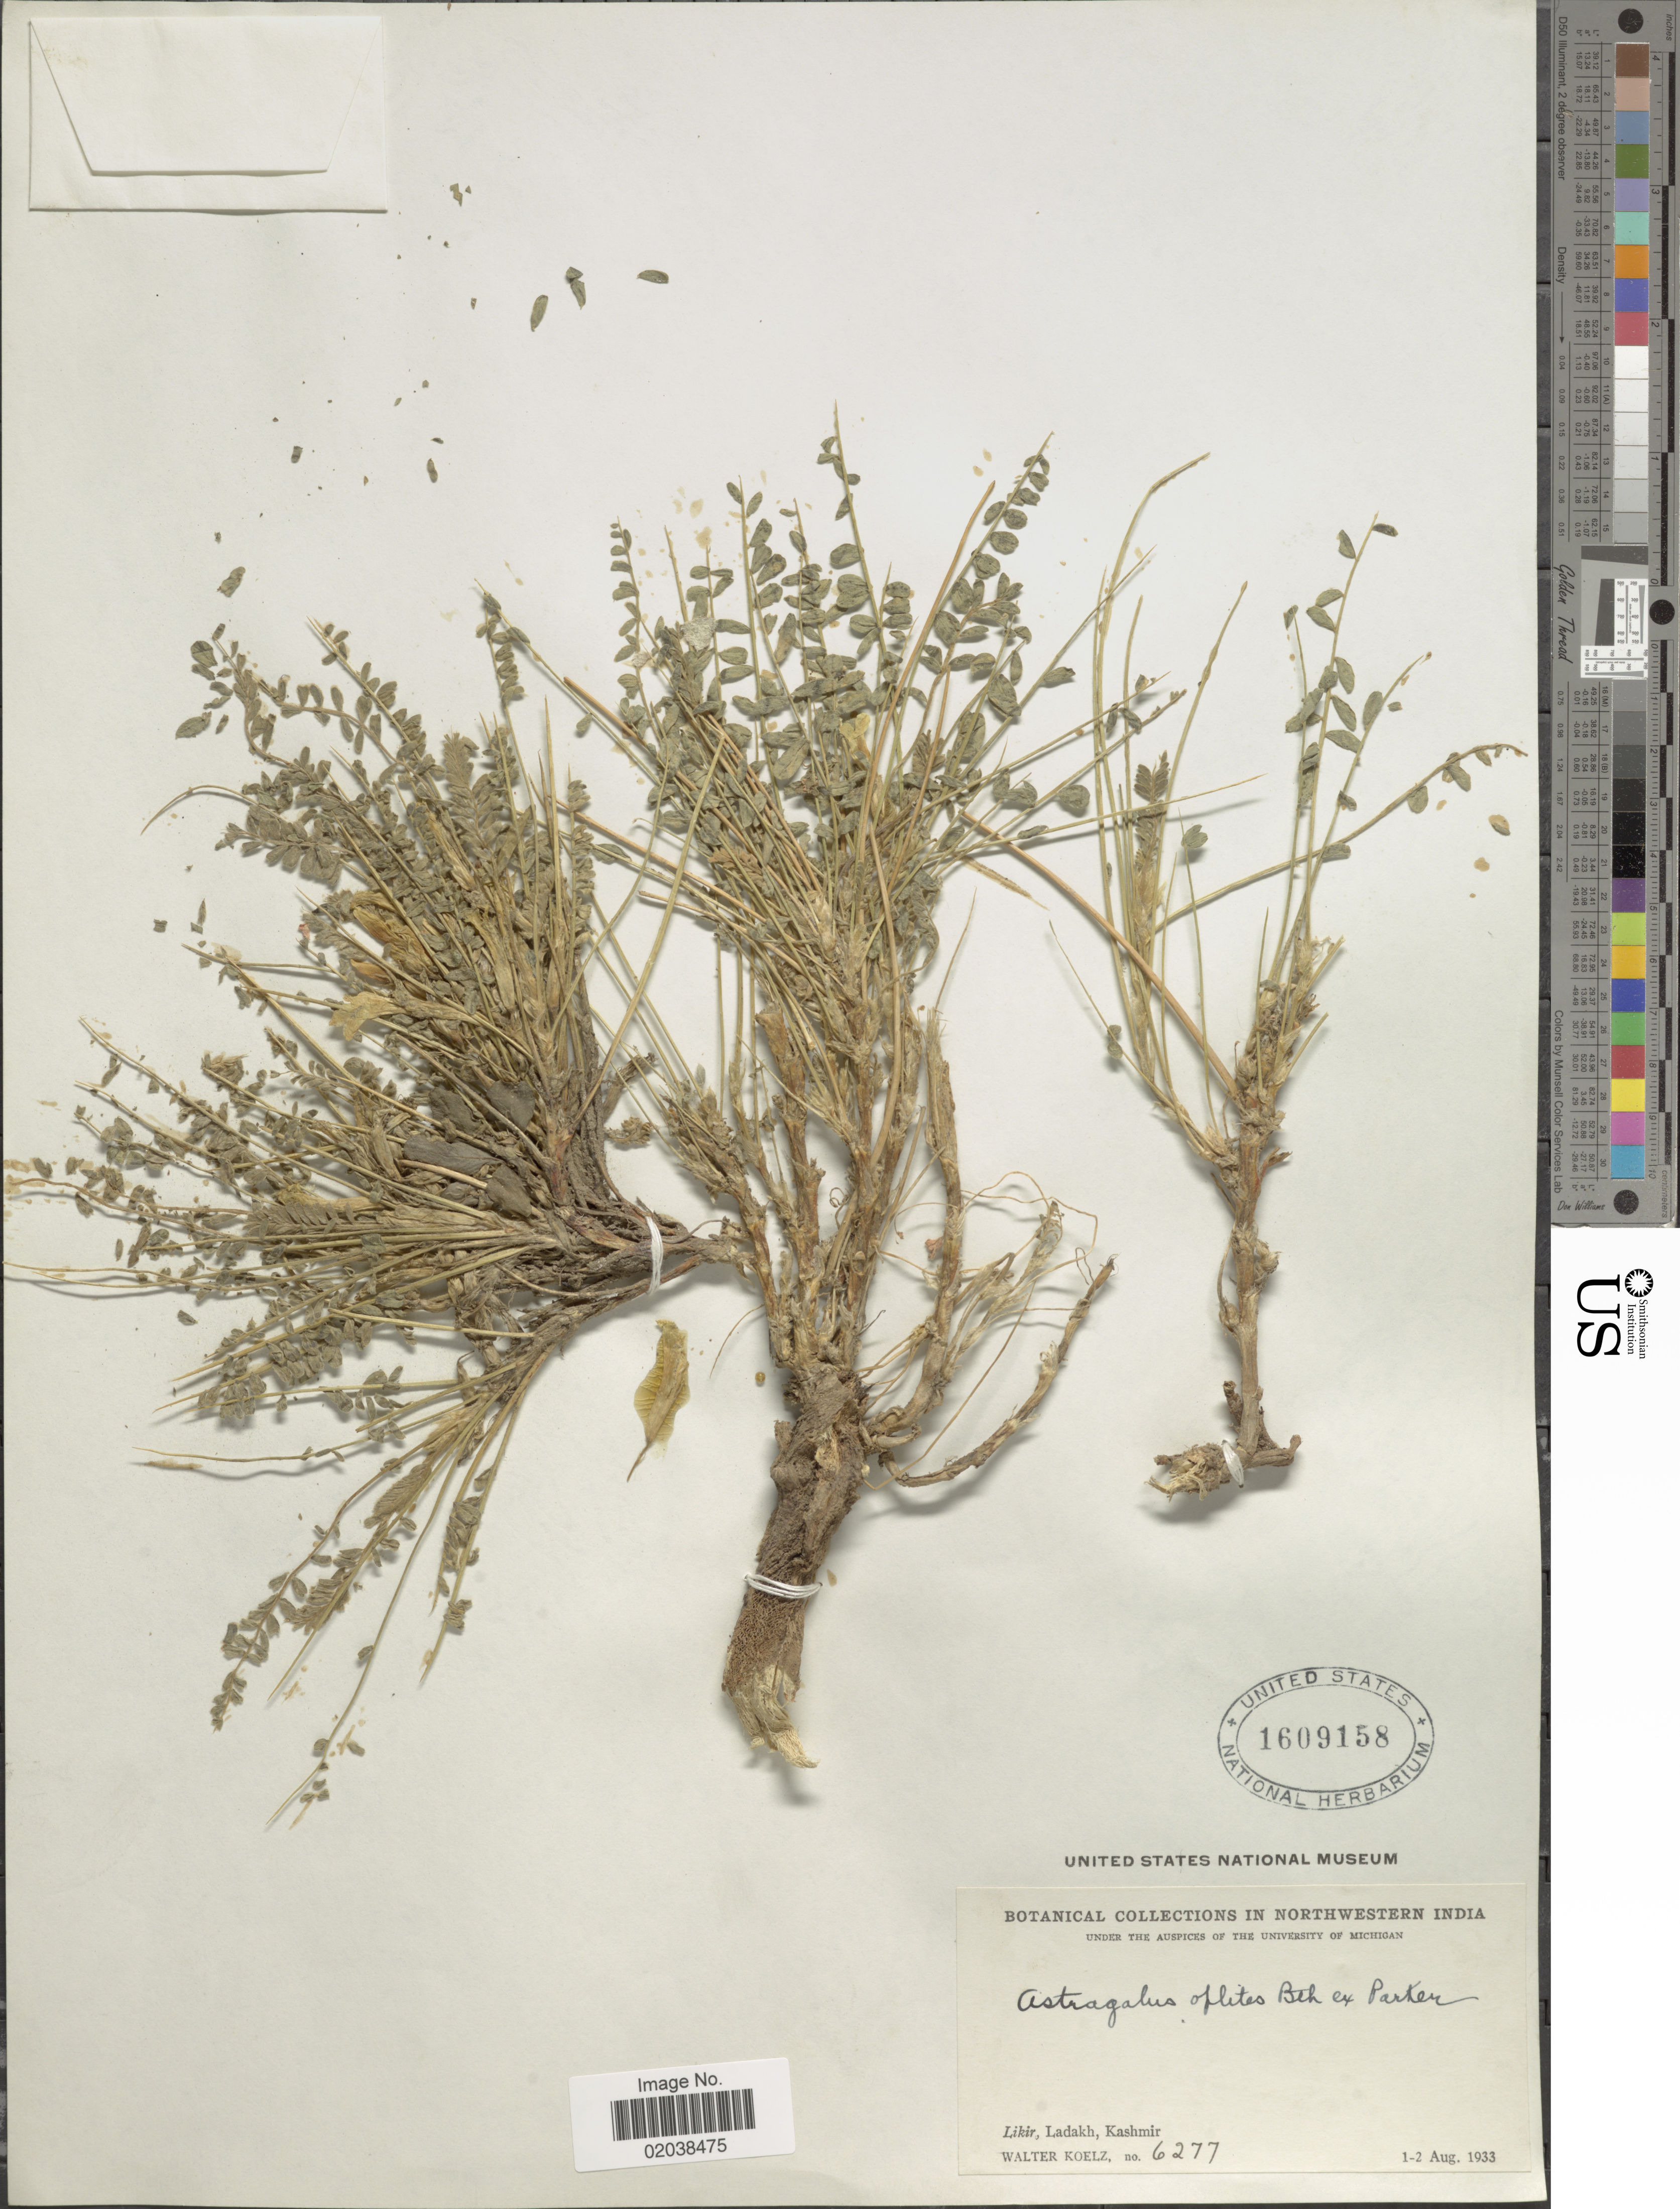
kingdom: Plantae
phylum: Tracheophyta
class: Magnoliopsida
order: Fabales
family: Fabaceae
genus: Astragalus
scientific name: Astragalus oplites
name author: Benth. ex R. Parker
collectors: W. N. Koelz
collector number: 6277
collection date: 1933-08-01/1933-08-02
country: India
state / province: Jammu and Kashmir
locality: Northwestern India. Likir, Ladakh, Kashmir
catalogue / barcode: US 1609158